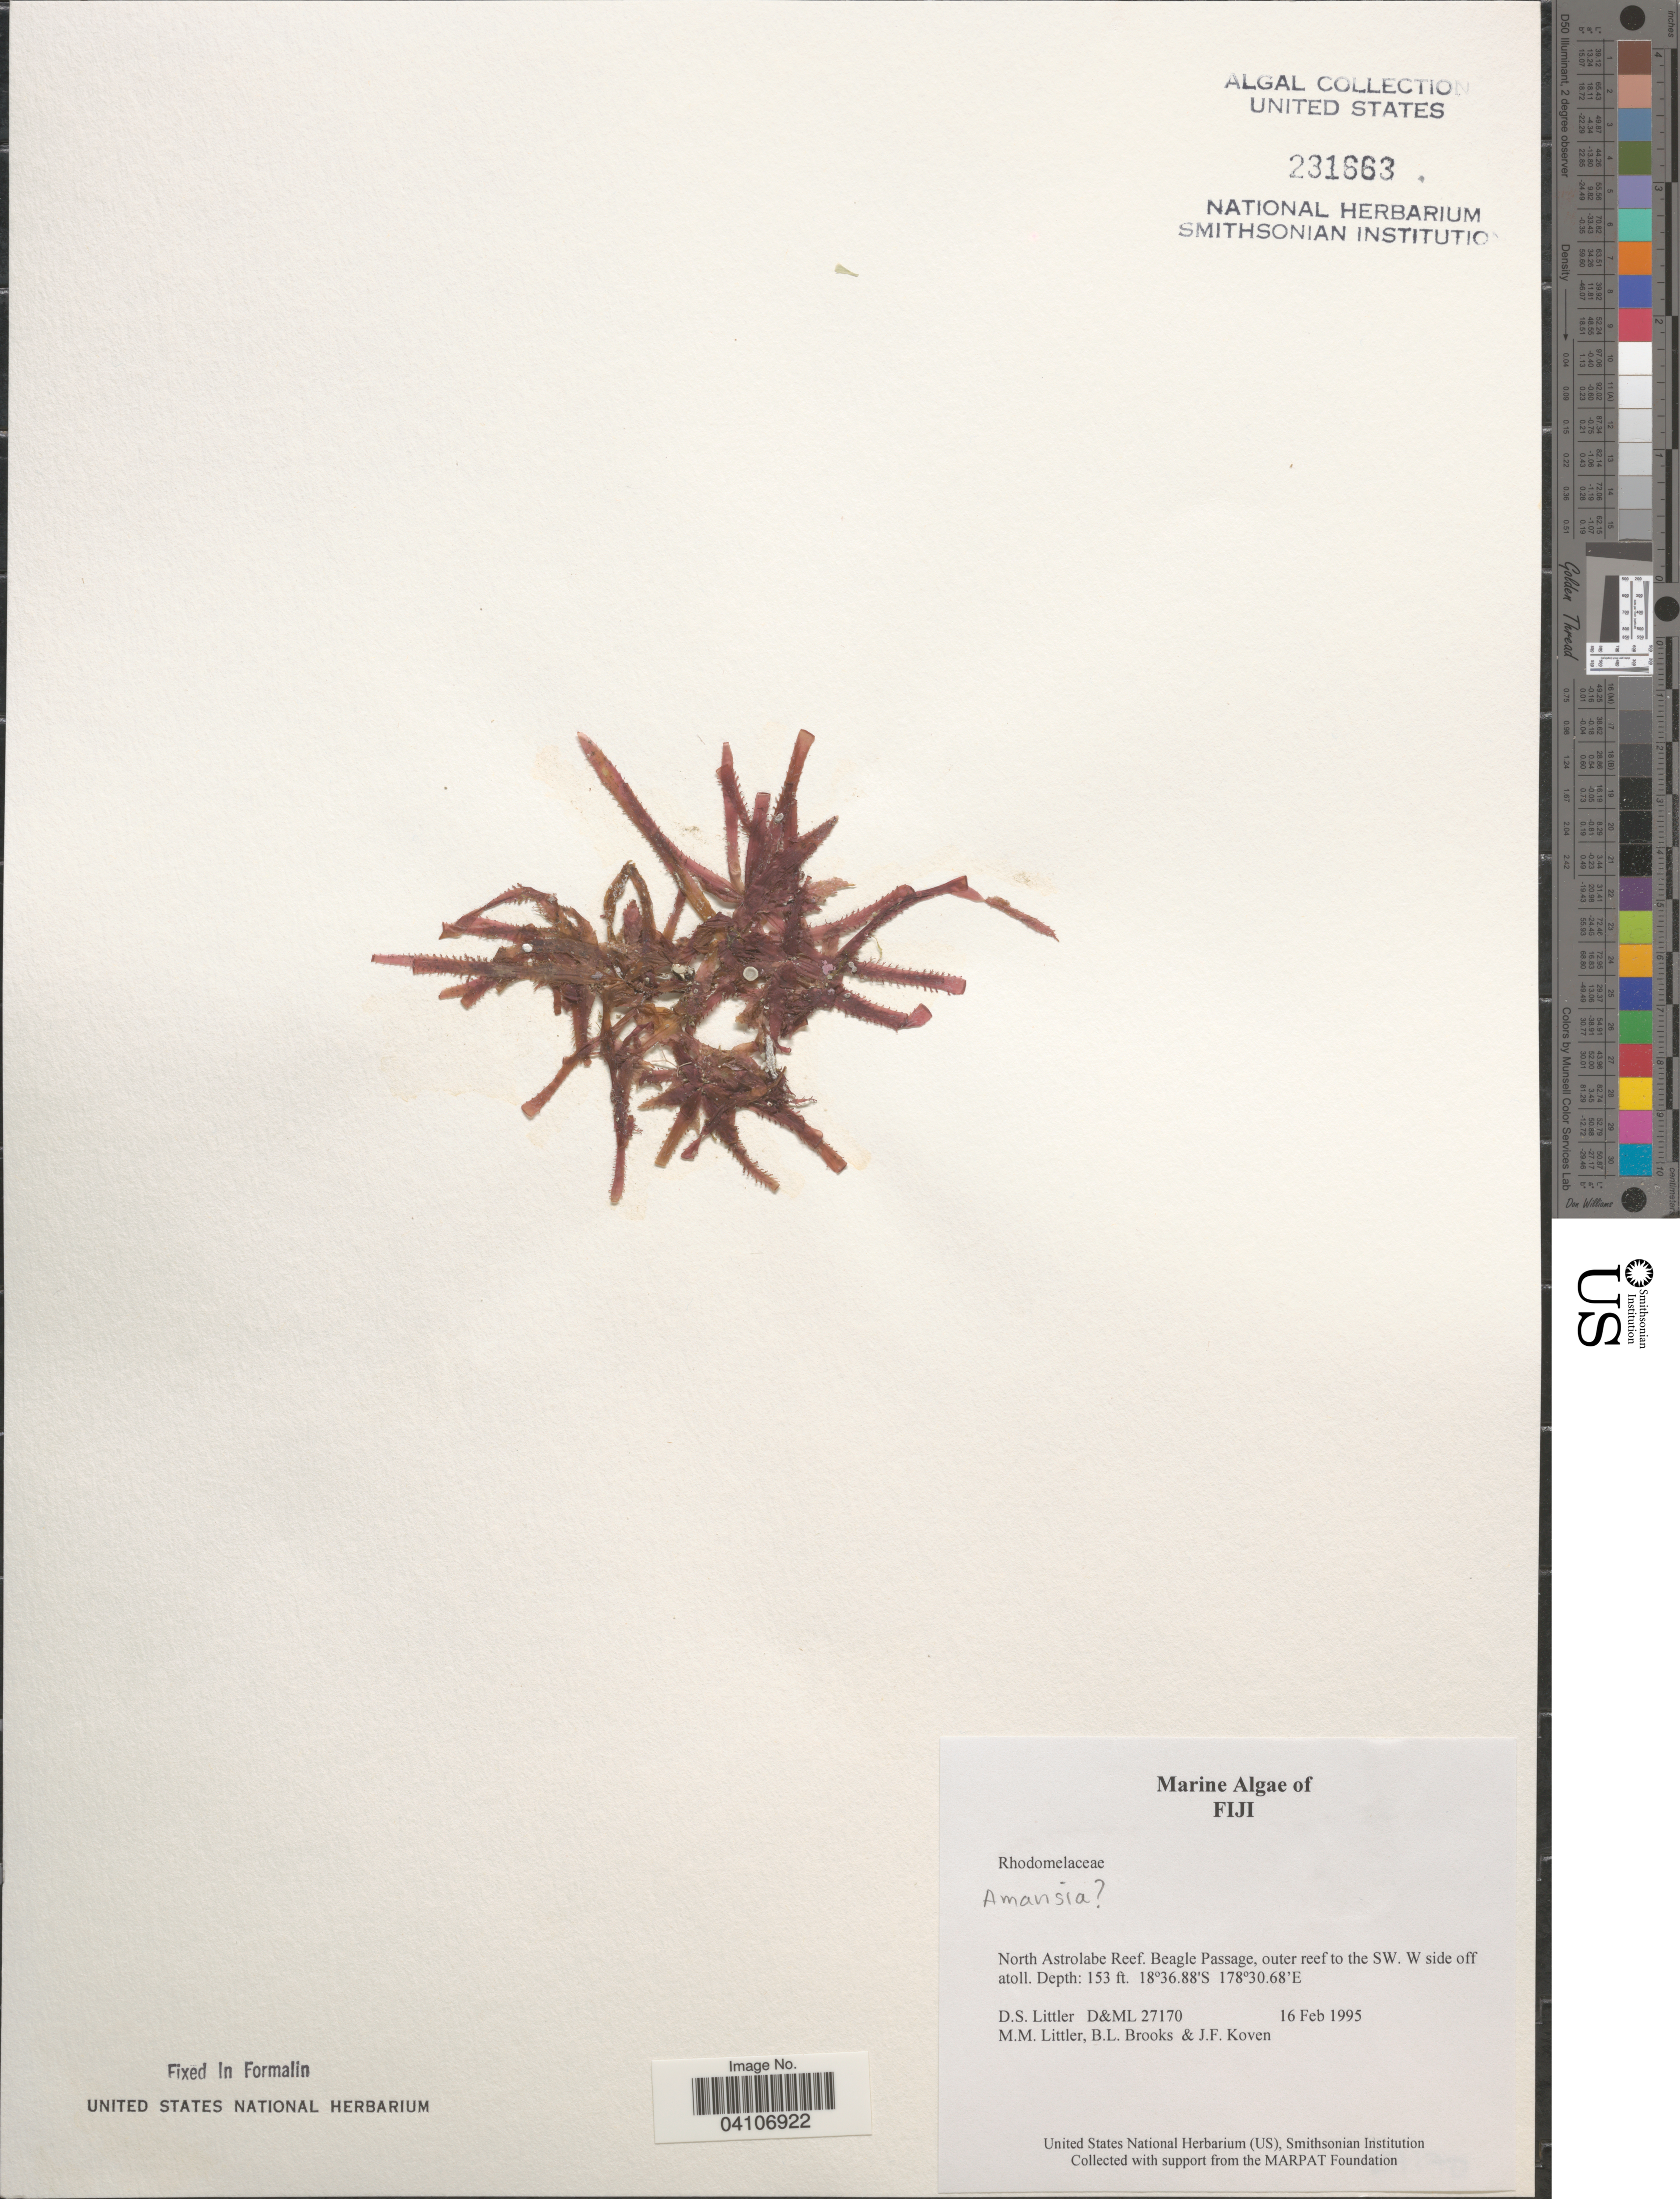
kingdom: Plantae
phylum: Rhodophyta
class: Florideophyceae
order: Ceramiales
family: Rhodomelaceae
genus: Amansia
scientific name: Amansia sp.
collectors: D. S. Littler, B. Brooks & J. Koven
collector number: D&ML 27170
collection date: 1995-02-16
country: Fiji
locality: North Astrolabe Reef. Beagle Passage, outer reef to the SW. W side off atoll.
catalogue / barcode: US 231663